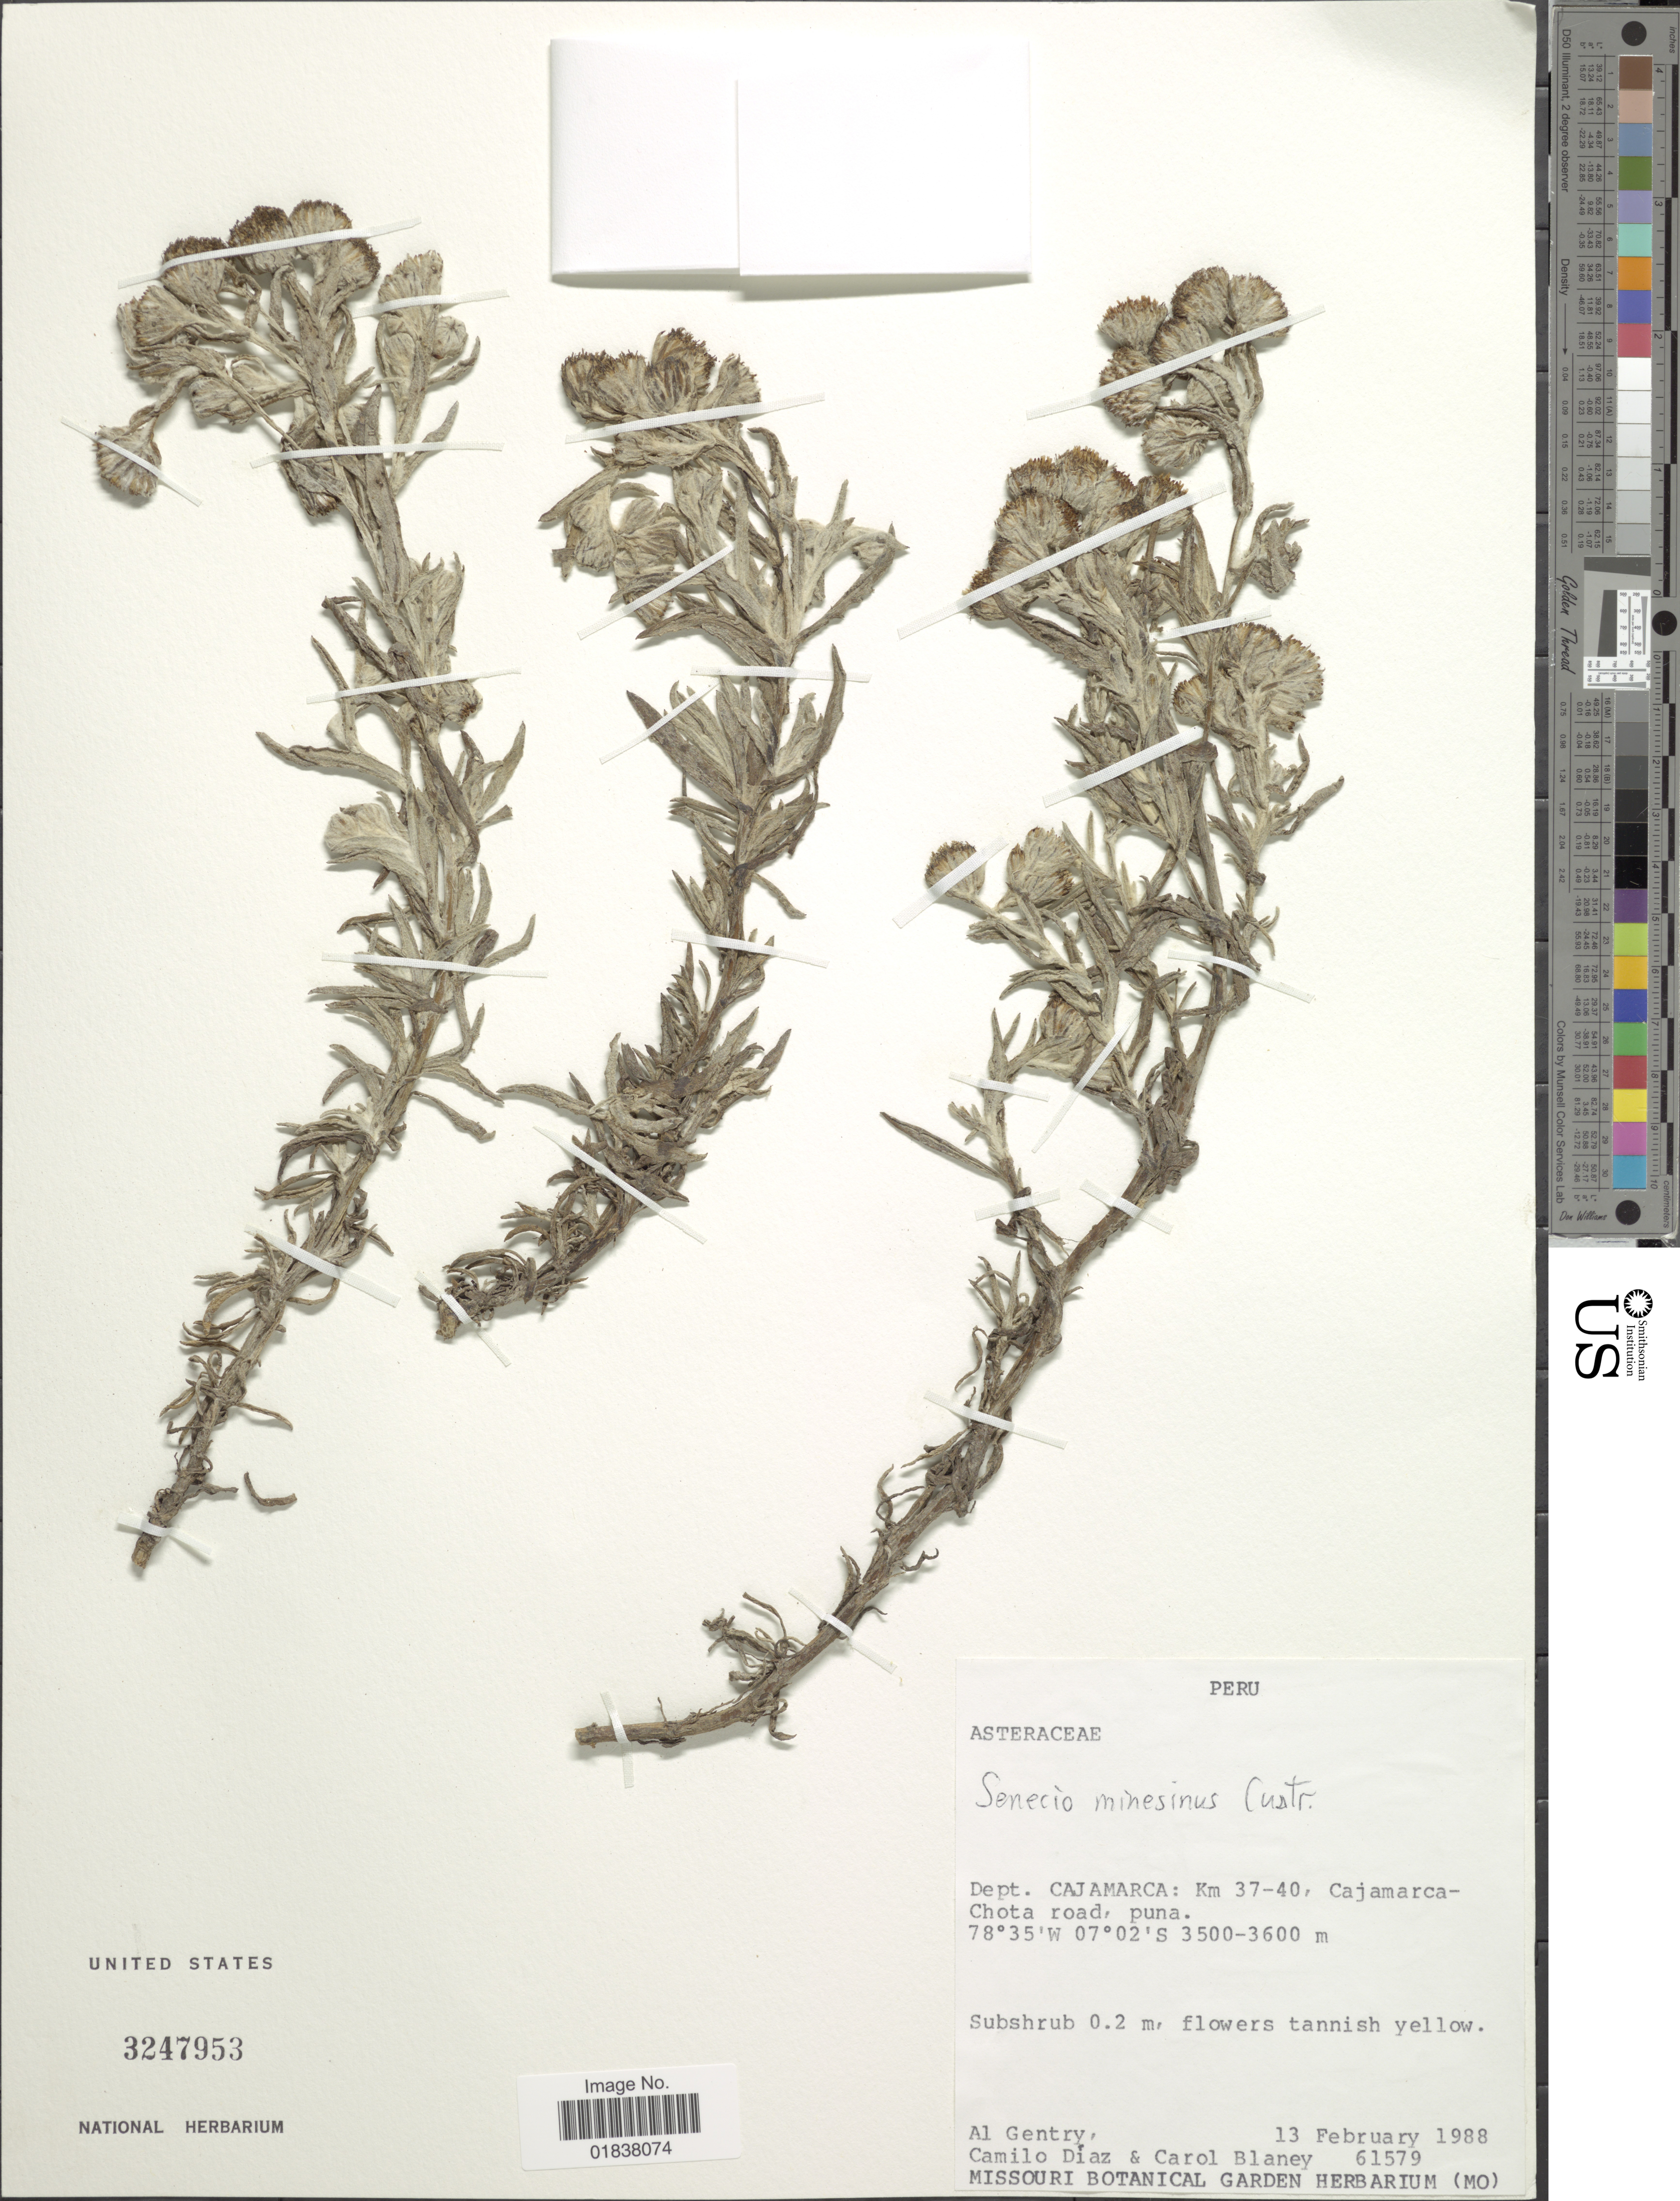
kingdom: Plantae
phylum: Tracheophyta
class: Magnoliopsida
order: Asterales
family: Asteraceae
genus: Senecio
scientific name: Senecio minesinus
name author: Cuatrec.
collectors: A. H. Gentry, C. Díaz & C. Blaney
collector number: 61579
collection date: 1988-02-13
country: Peru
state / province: Cajamarca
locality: Km 37-40, Cajamarca-Chota road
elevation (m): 3500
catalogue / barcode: US 3247953